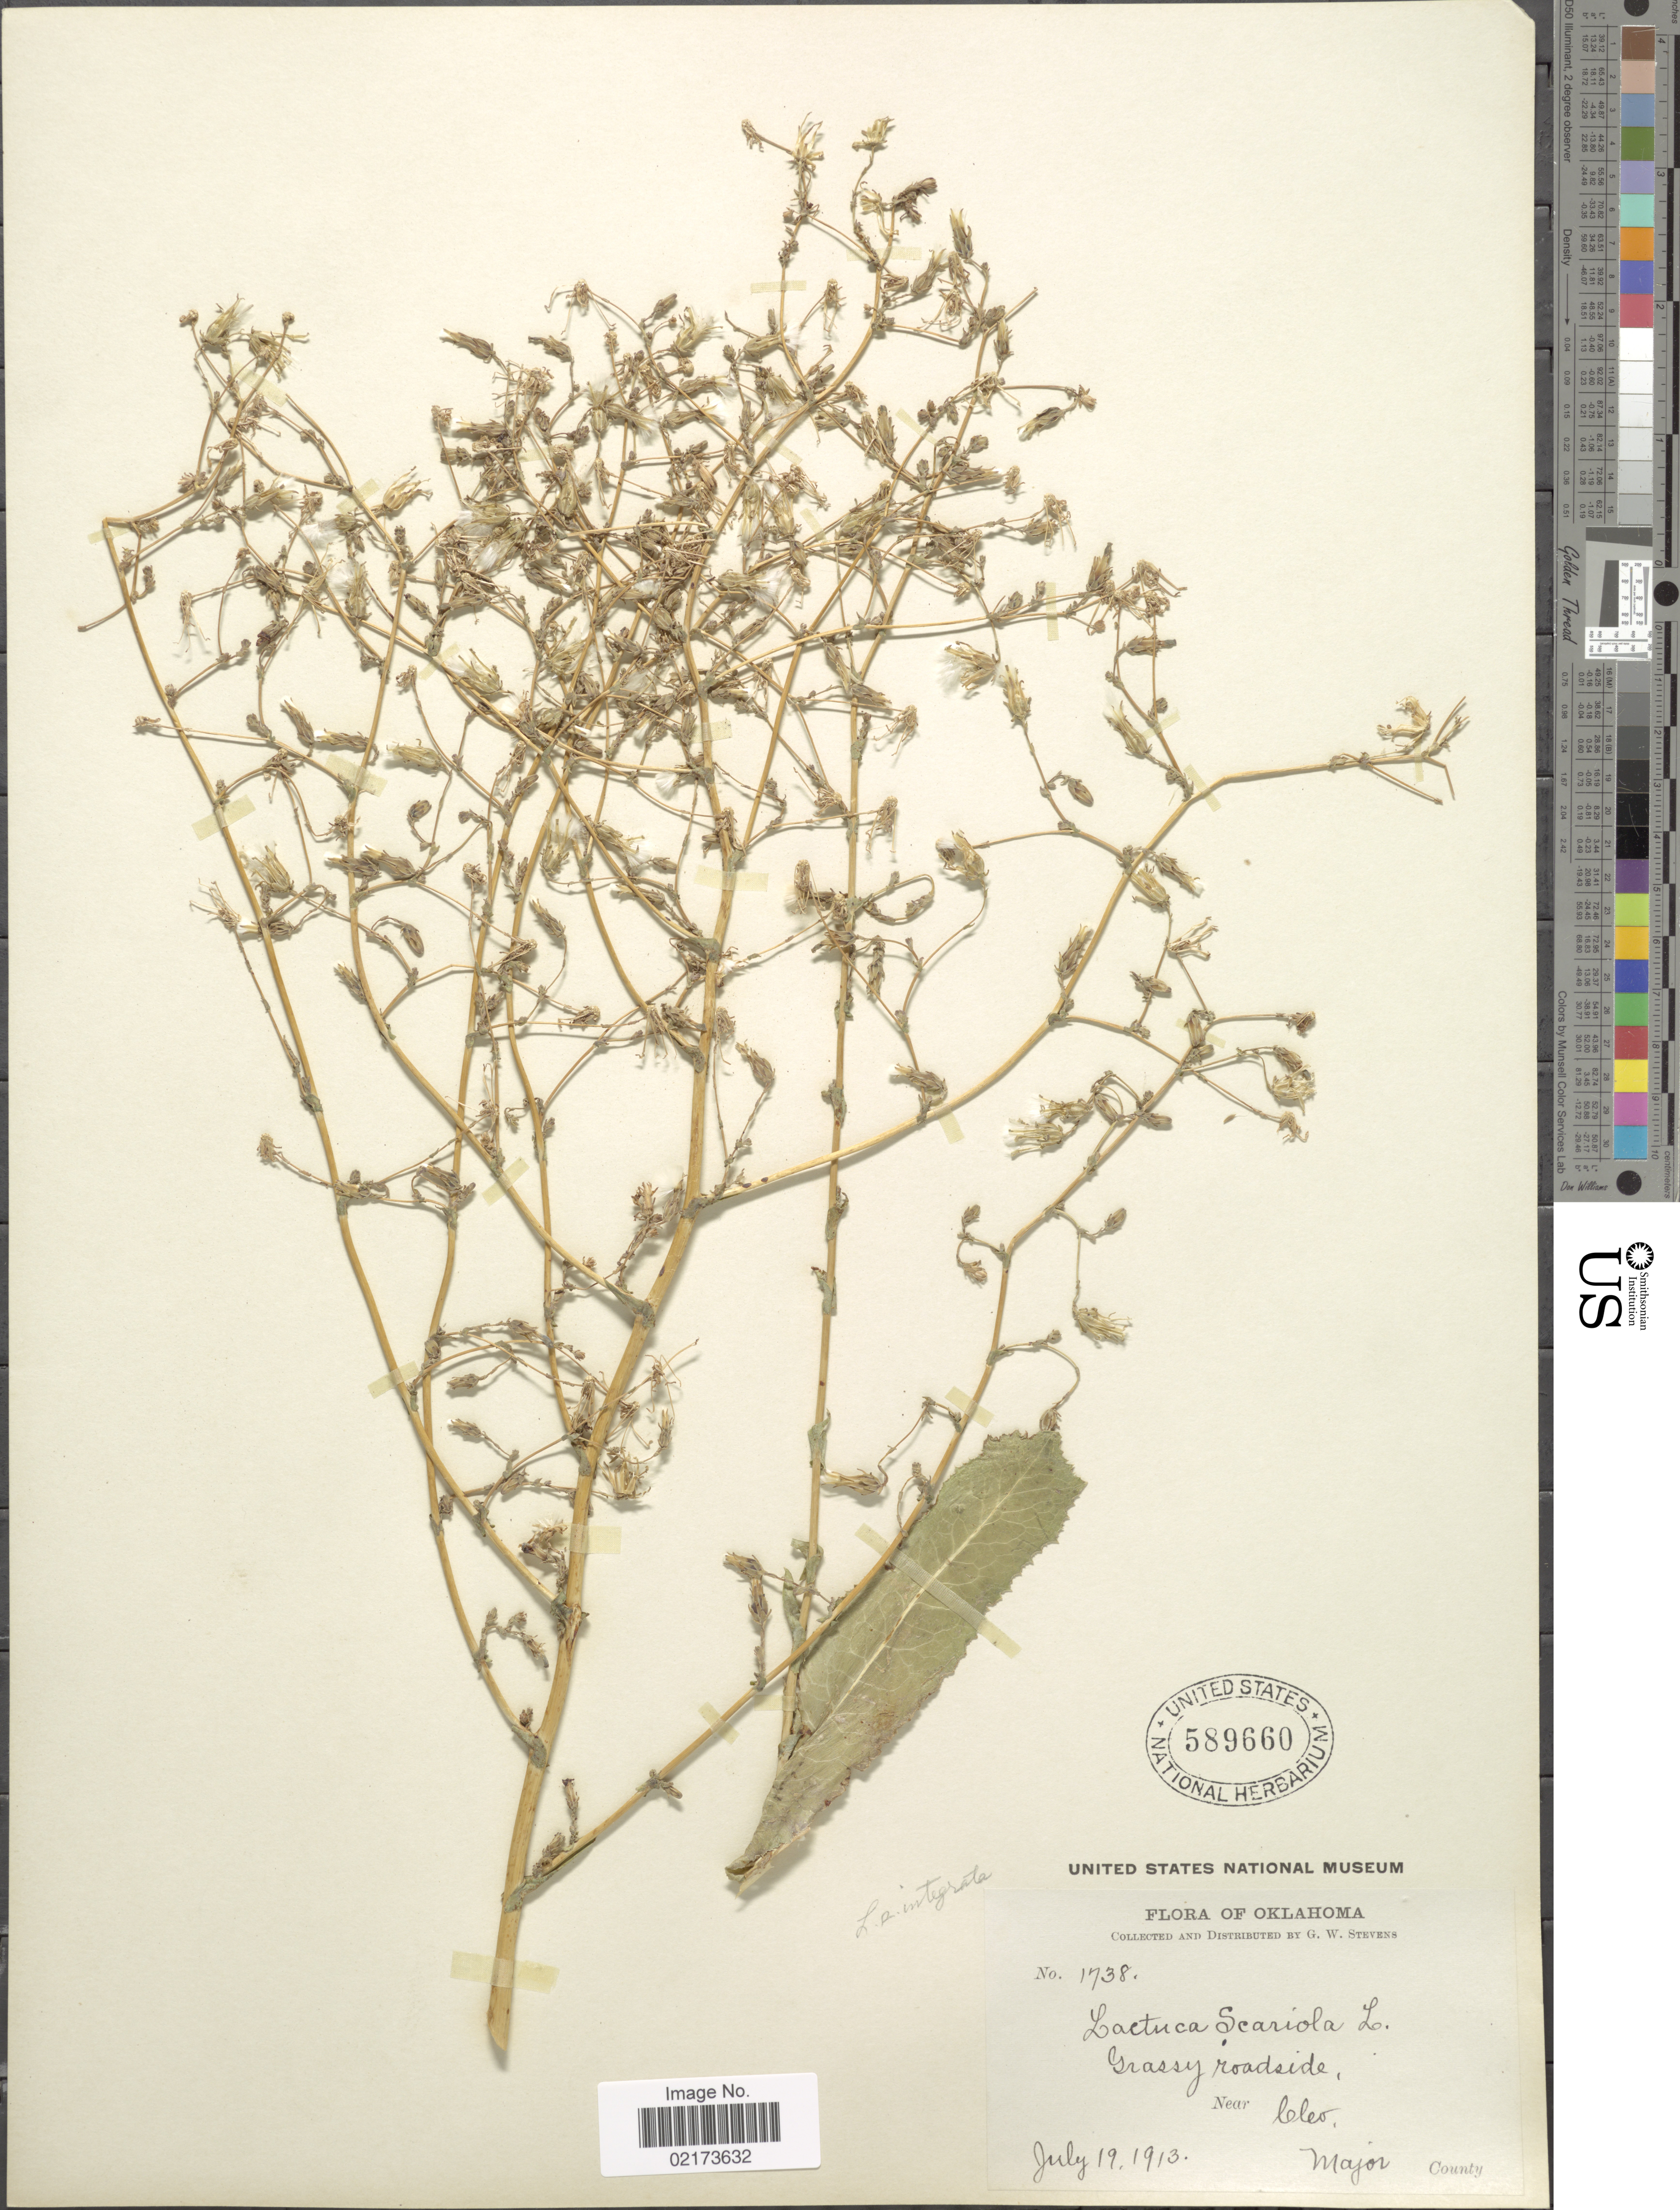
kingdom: Plantae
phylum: Tracheophyta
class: Magnoliopsida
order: Asterales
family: Asteraceae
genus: Lactuca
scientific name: Lactuca serriola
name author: L.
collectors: G. W. Stevens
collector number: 1738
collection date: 1913-07-19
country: United States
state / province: Oklahoma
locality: Near Cleo, Major County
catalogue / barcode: US 589660